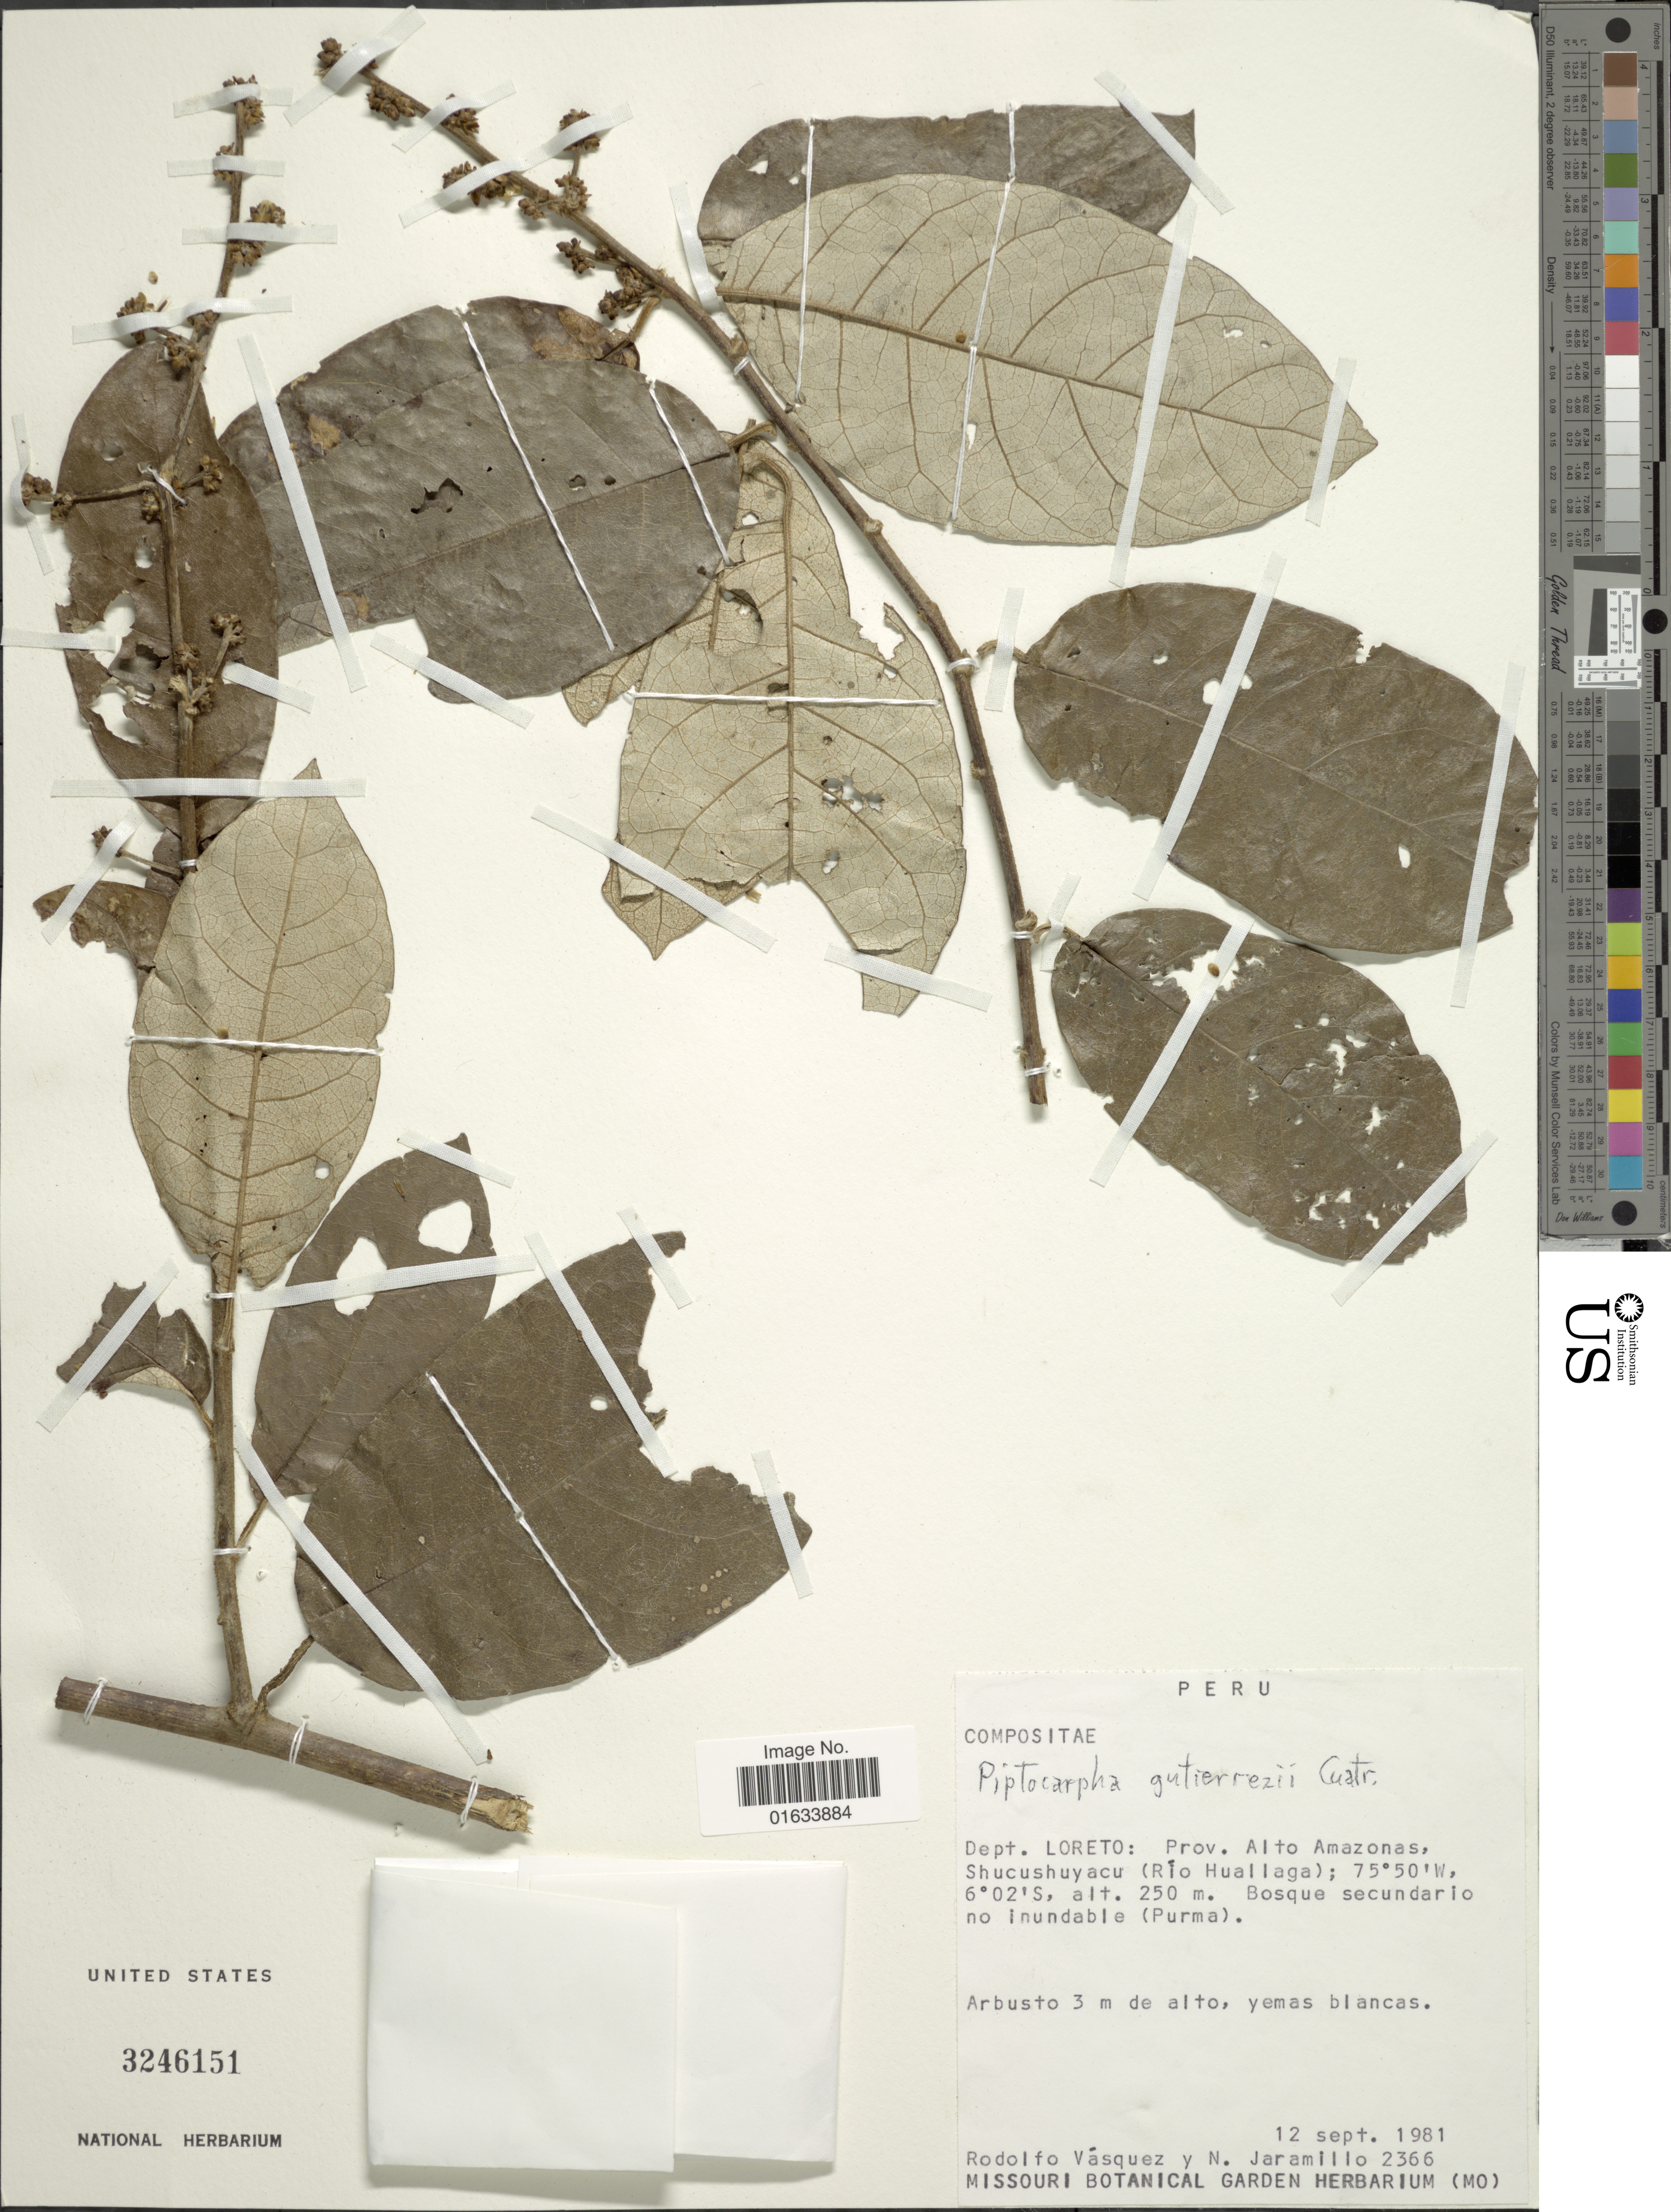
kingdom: Plantae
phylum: Tracheophyta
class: Magnoliopsida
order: Asterales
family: Asteraceae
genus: Piptocarpha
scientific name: Piptocarpha gutierrezii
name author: Cuatrec.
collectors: R. Vásquez & N. Jaramillo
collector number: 2366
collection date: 1981-09-12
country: Peru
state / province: Loreto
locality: Dept Loreto: Prov. Alto Amazonas, Shucushuyacu (Rio Huallaga). Bosque secundario no inundable (Purma).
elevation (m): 250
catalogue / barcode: US 3246151